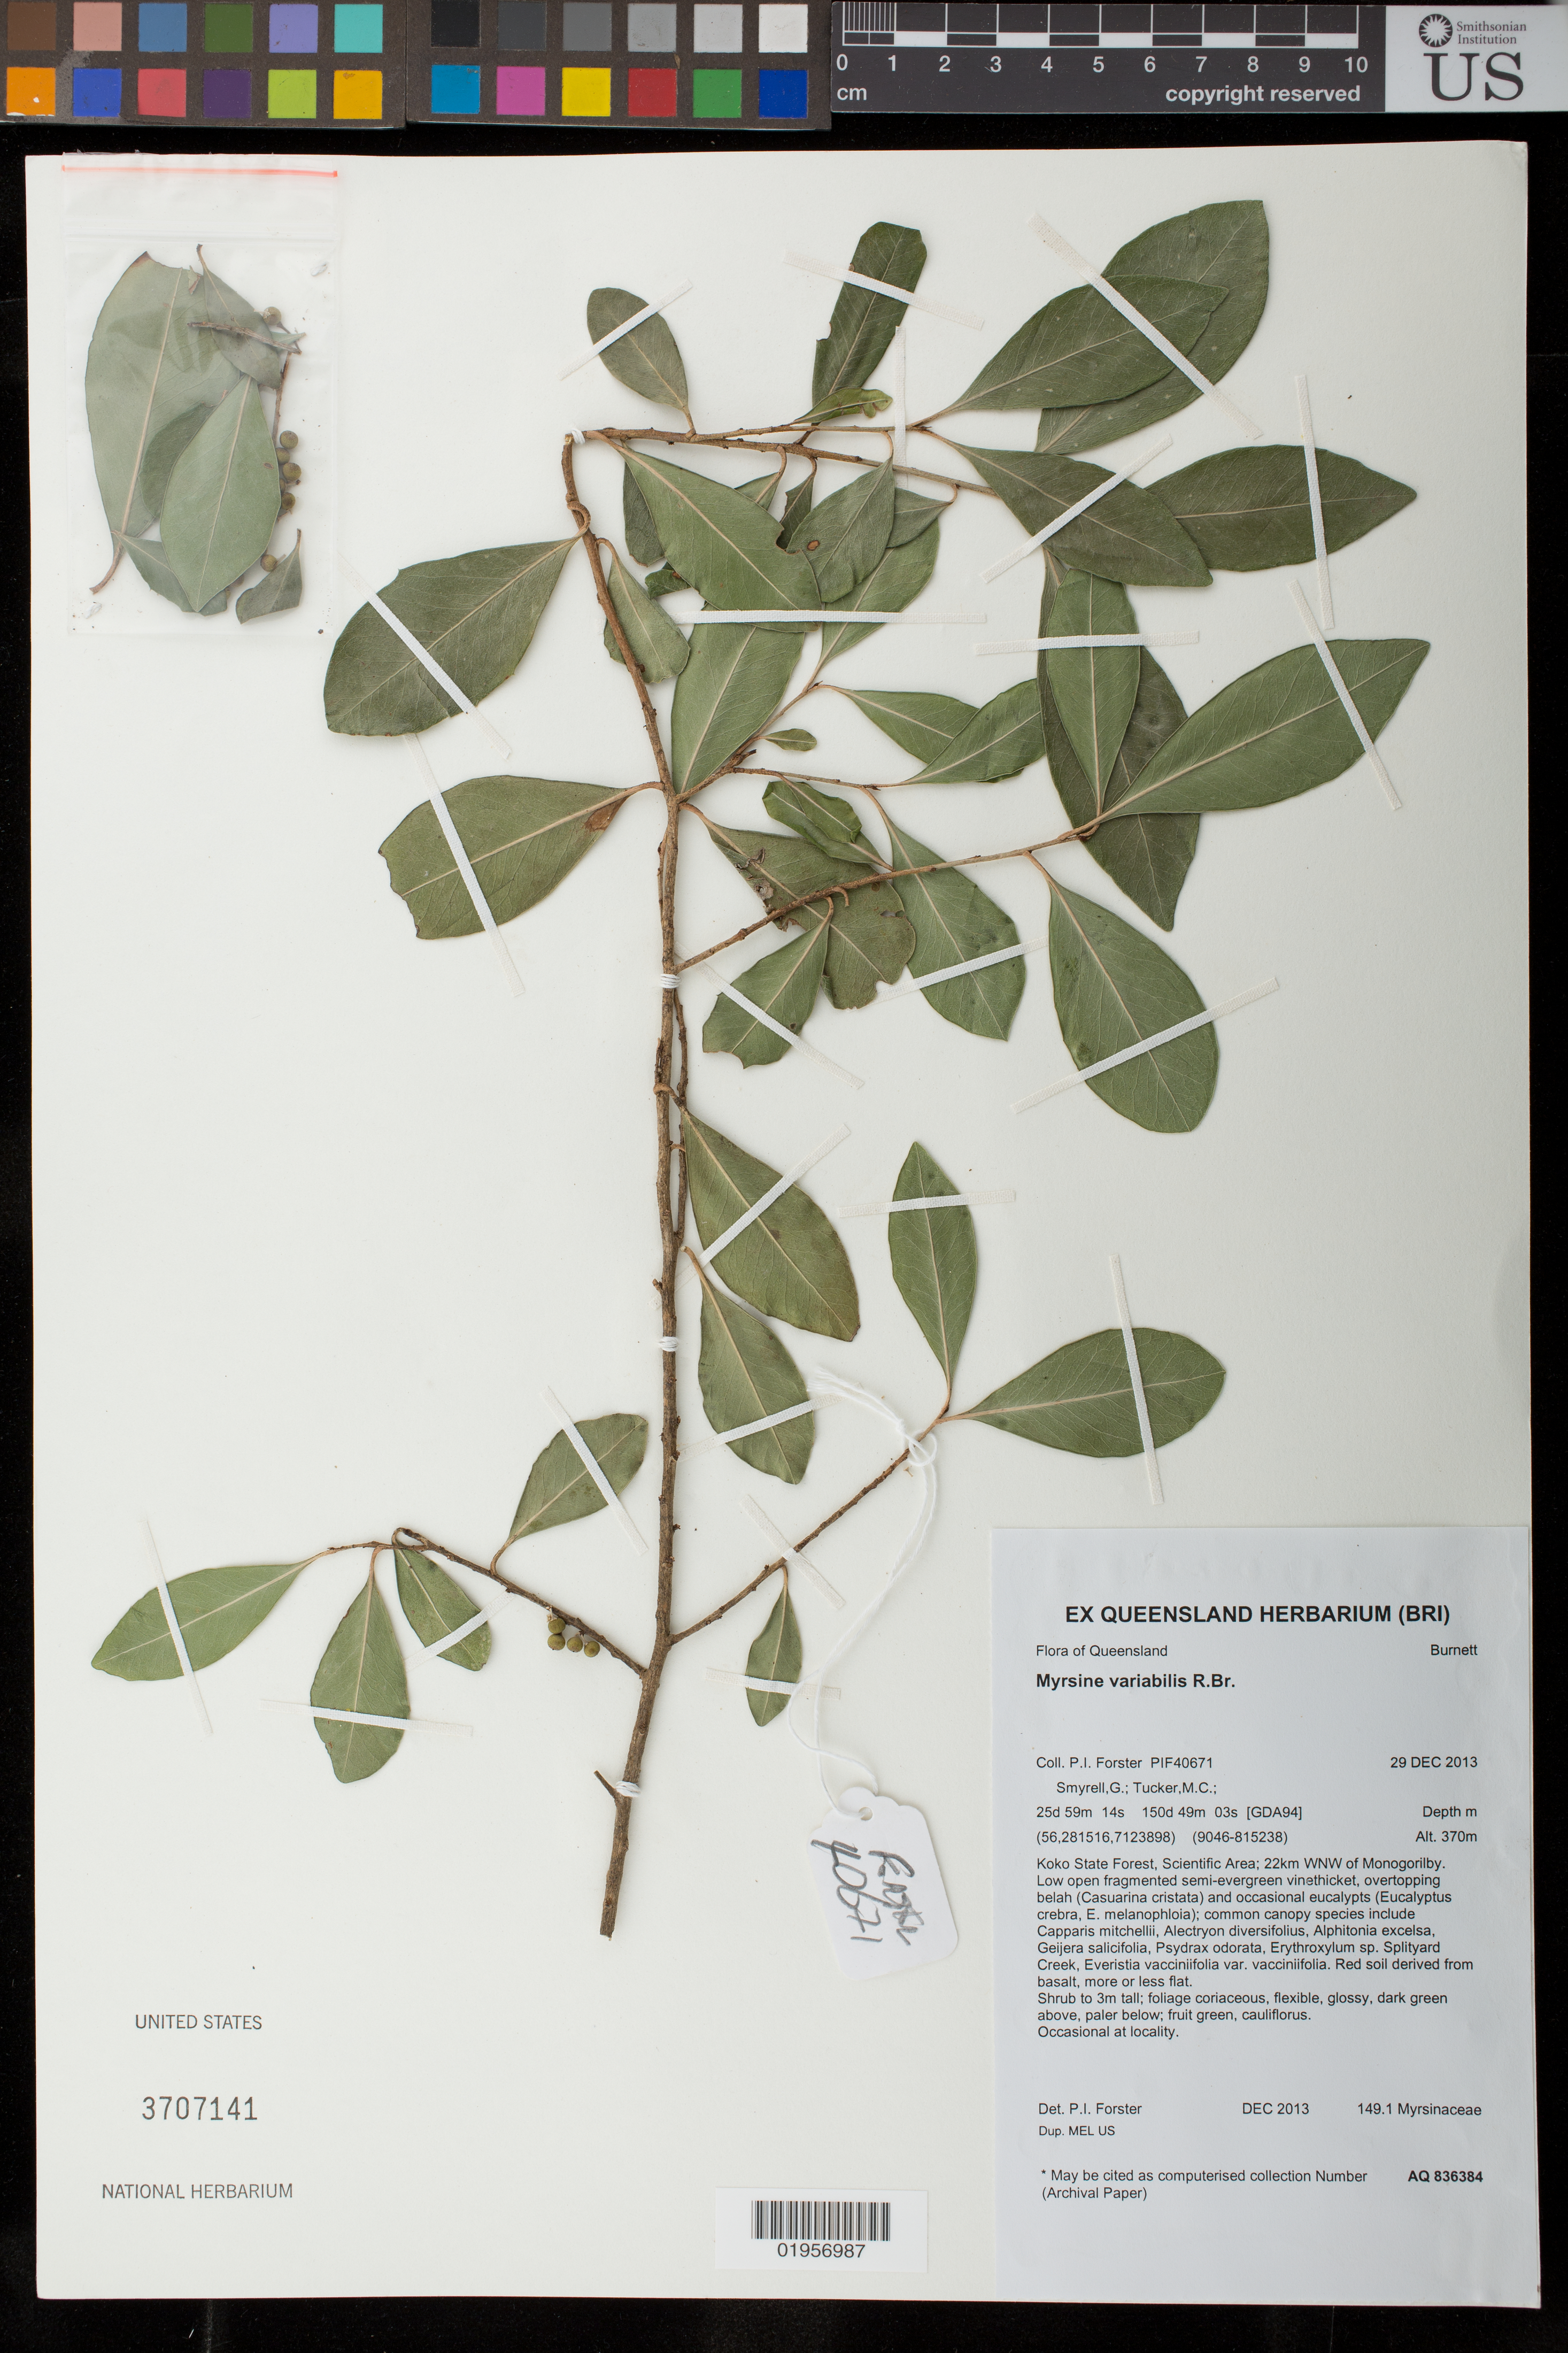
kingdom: Plantae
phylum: Tracheophyta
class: Magnoliopsida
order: Ericales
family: Primulaceae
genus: Myrsine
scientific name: Myrsine variabilis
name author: R. Br.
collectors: P. I. Forster, G. Smyrell & M. Tucker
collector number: PIF40671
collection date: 2013-12-29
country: Australia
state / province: Queensland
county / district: Burnett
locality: Koko State Forest, 22 km WNW of Monogorilby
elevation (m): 370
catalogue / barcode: US 3707141